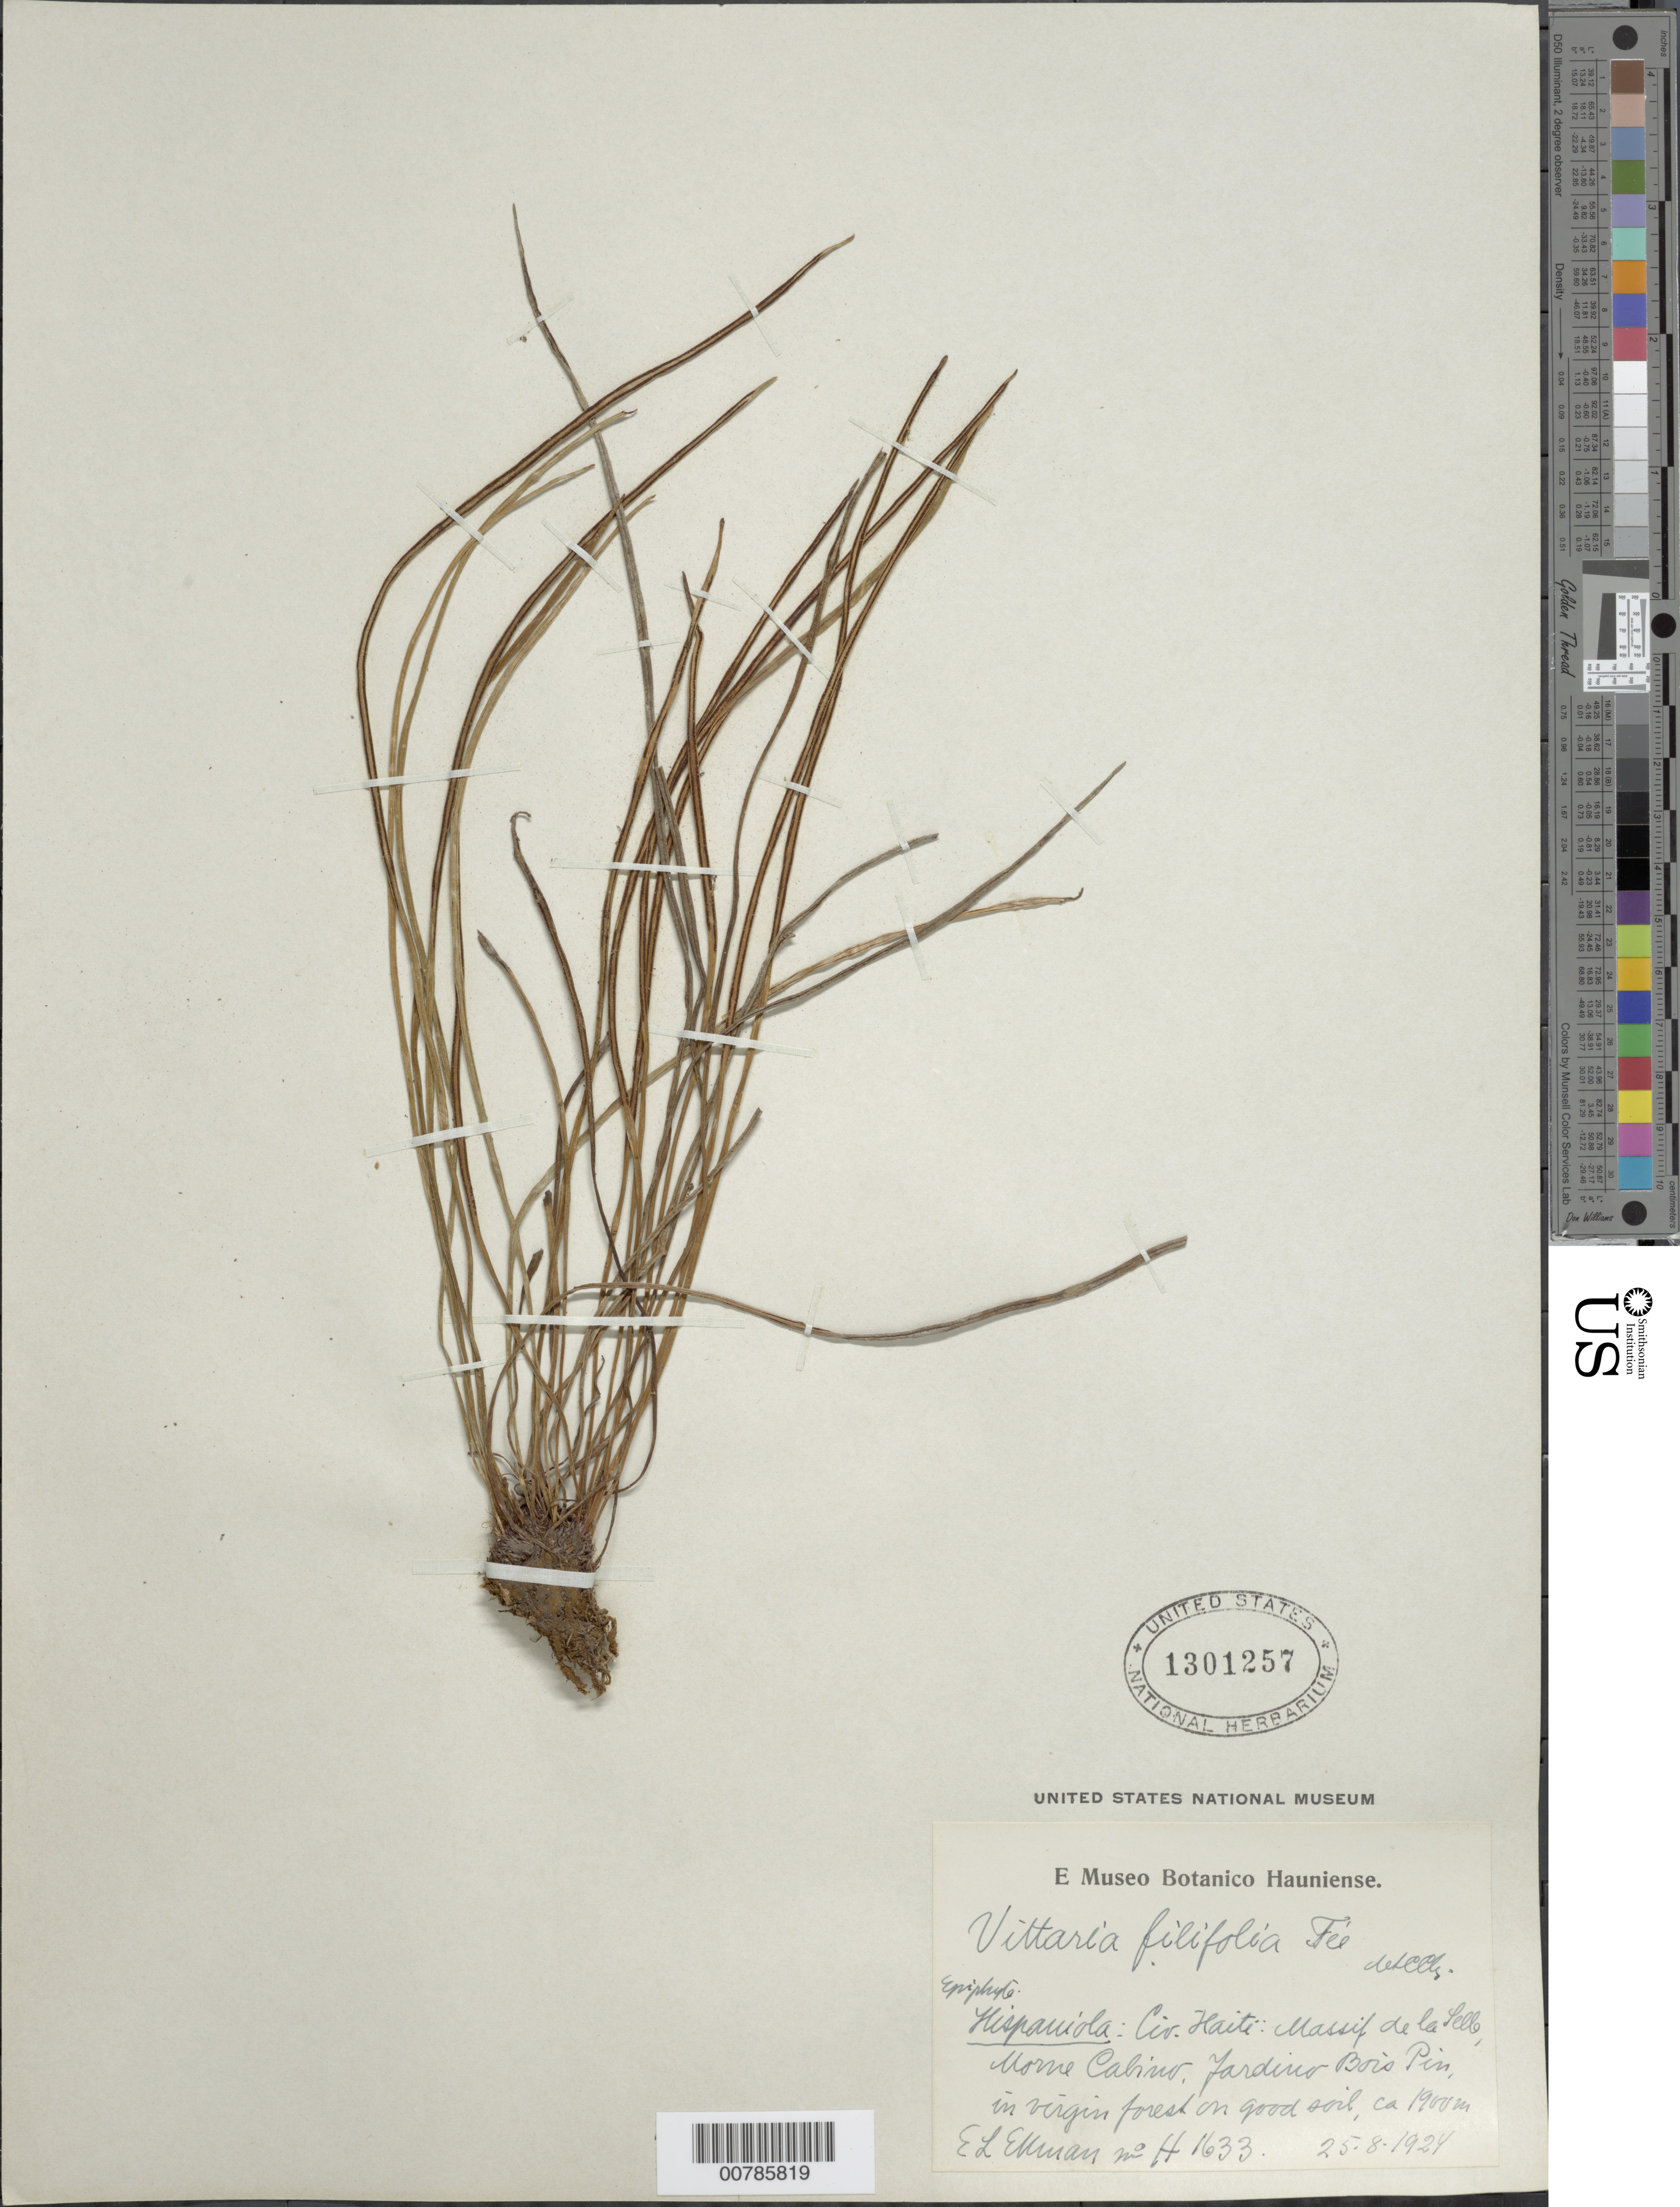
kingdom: Plantae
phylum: Tracheophyta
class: Polypodiopsida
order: Polypodiales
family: Pteridaceae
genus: Vittaria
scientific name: Vittaria graminifolia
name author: Kaulf.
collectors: E. L. Ekman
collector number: H 1633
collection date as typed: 25 Aug 1924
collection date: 1924-08-25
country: Haiti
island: Hispaniola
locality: Massif de la Selle, Morne Cabino, Jardino Bois Pin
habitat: In virgin forest on good soil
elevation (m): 1900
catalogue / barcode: US 1301257